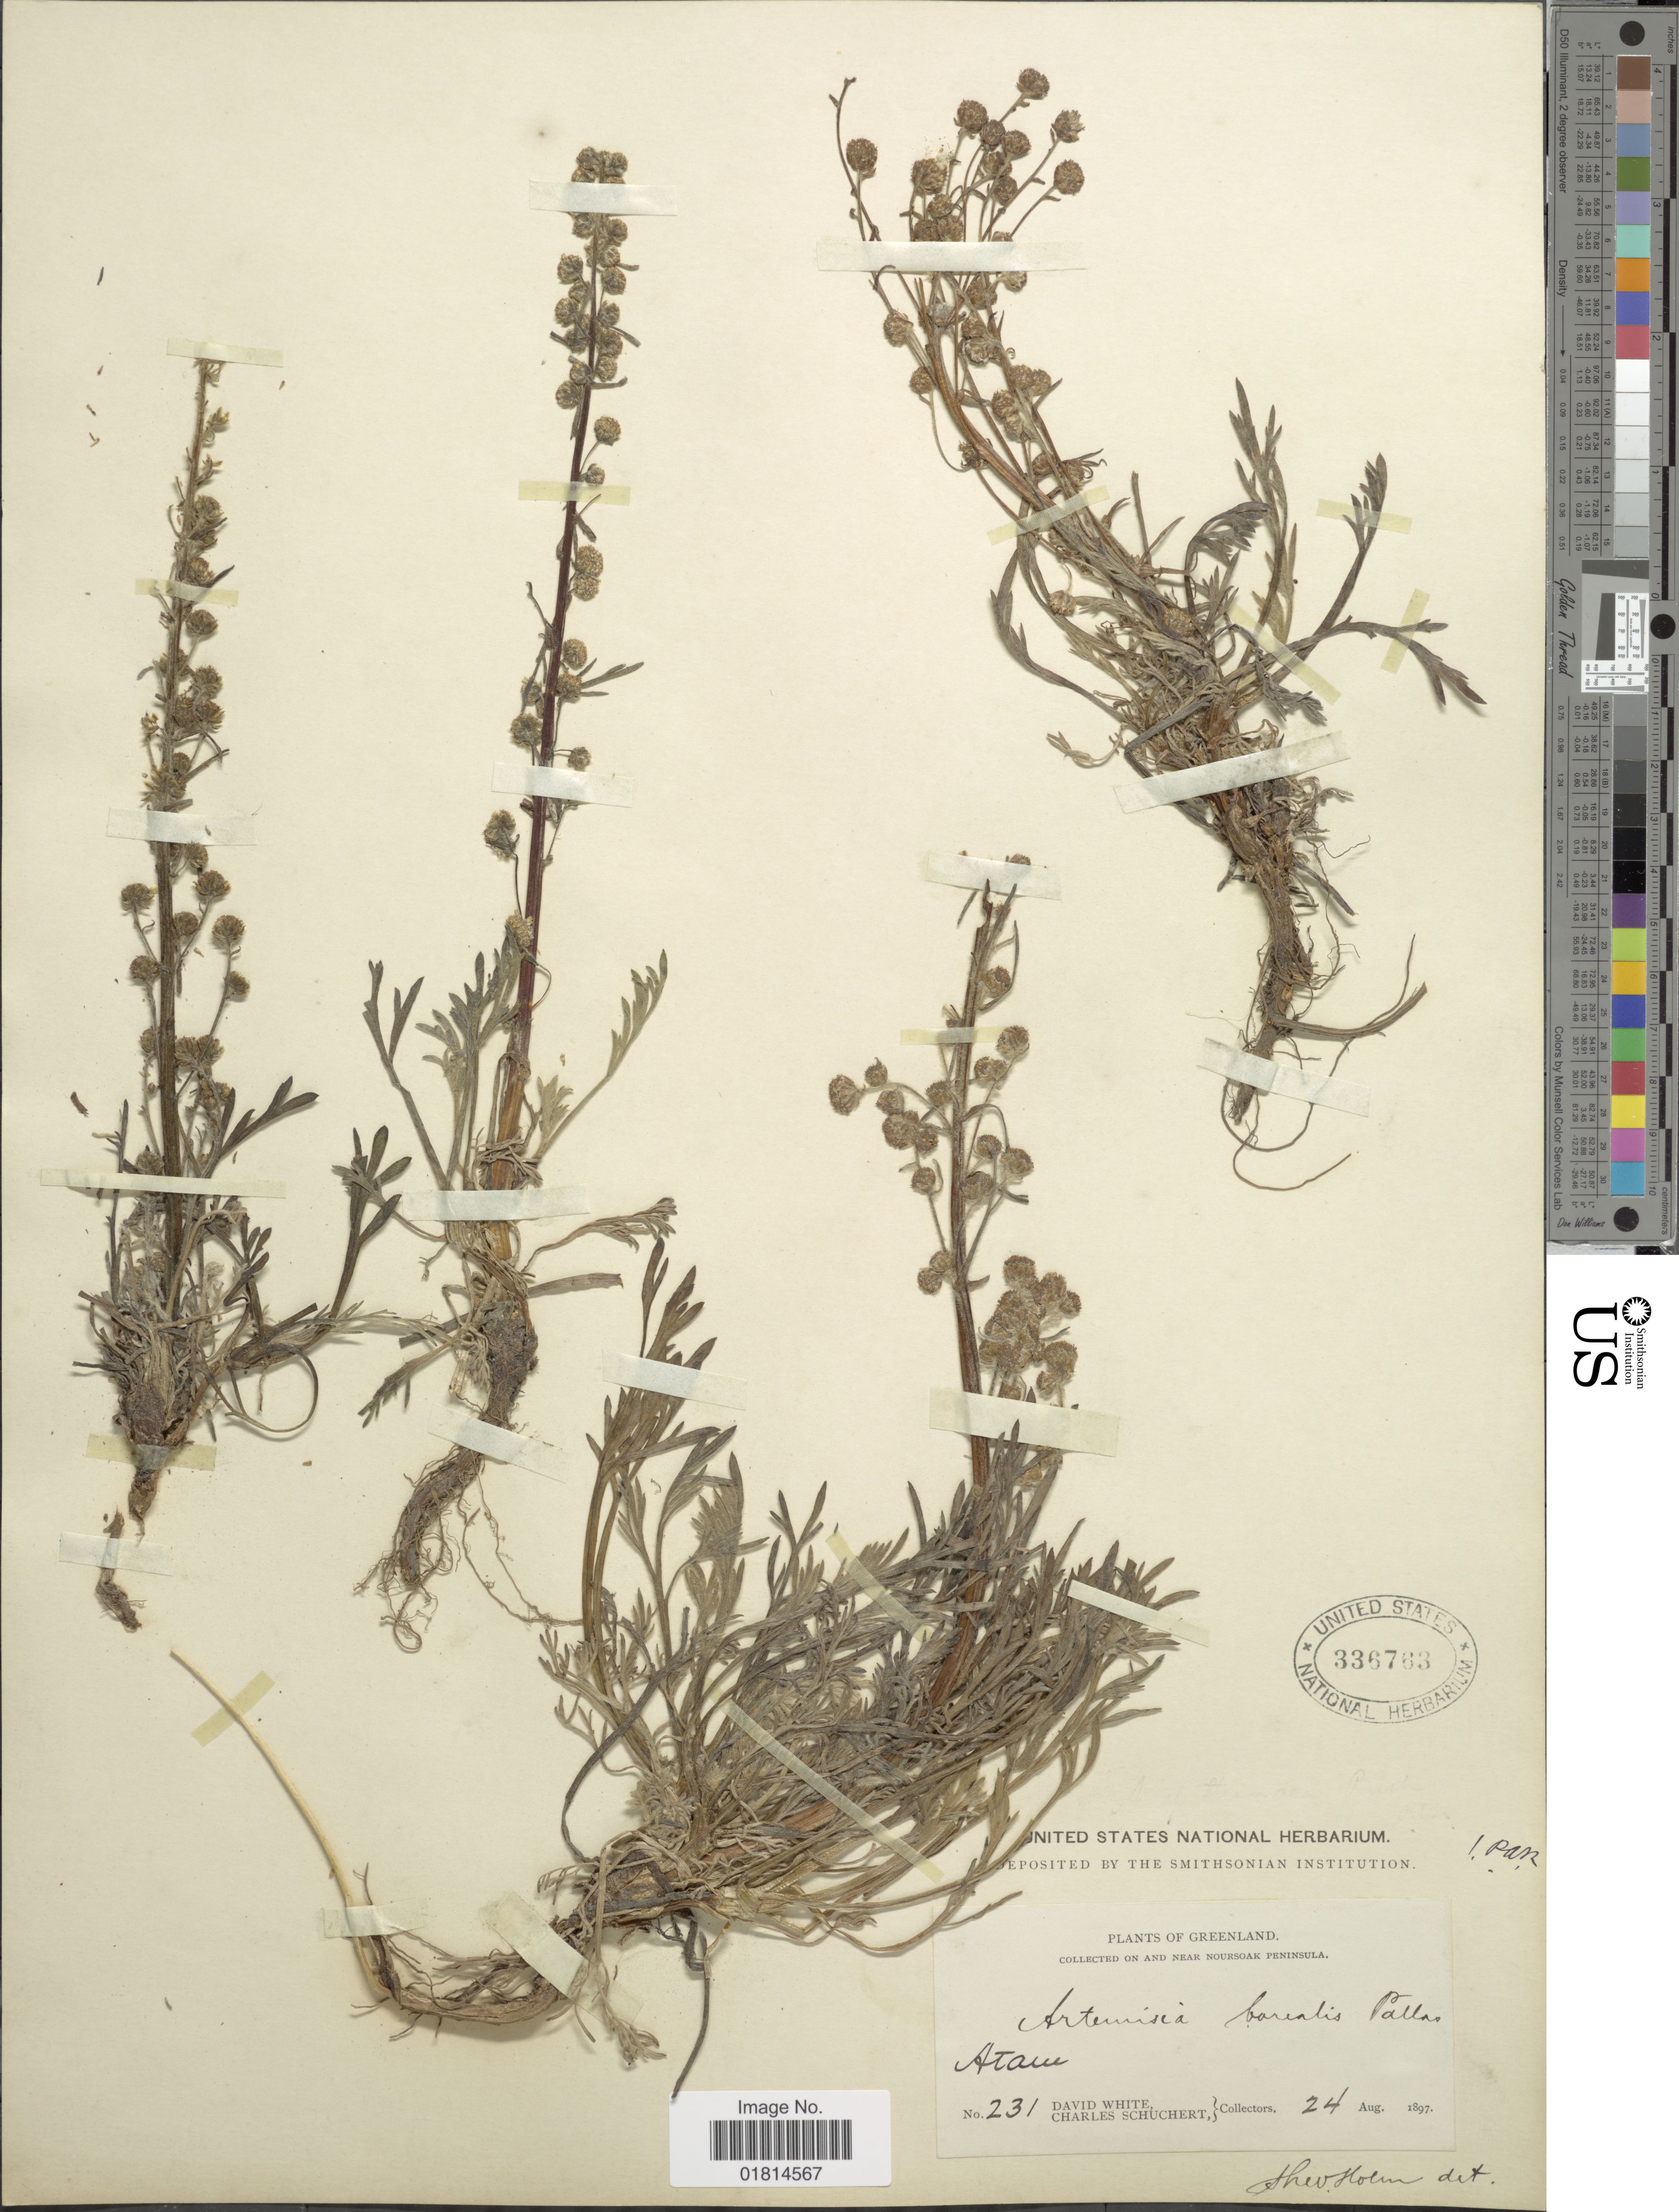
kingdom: Plantae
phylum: Tracheophyta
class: Magnoliopsida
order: Asterales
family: Asteraceae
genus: Artemisia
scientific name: Artemisia borealis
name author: Pall.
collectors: D. White & C. Schuchert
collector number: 231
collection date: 1897-08-24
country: Greenland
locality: On and near Noursoak Peninsula. Atam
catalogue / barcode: US 336763